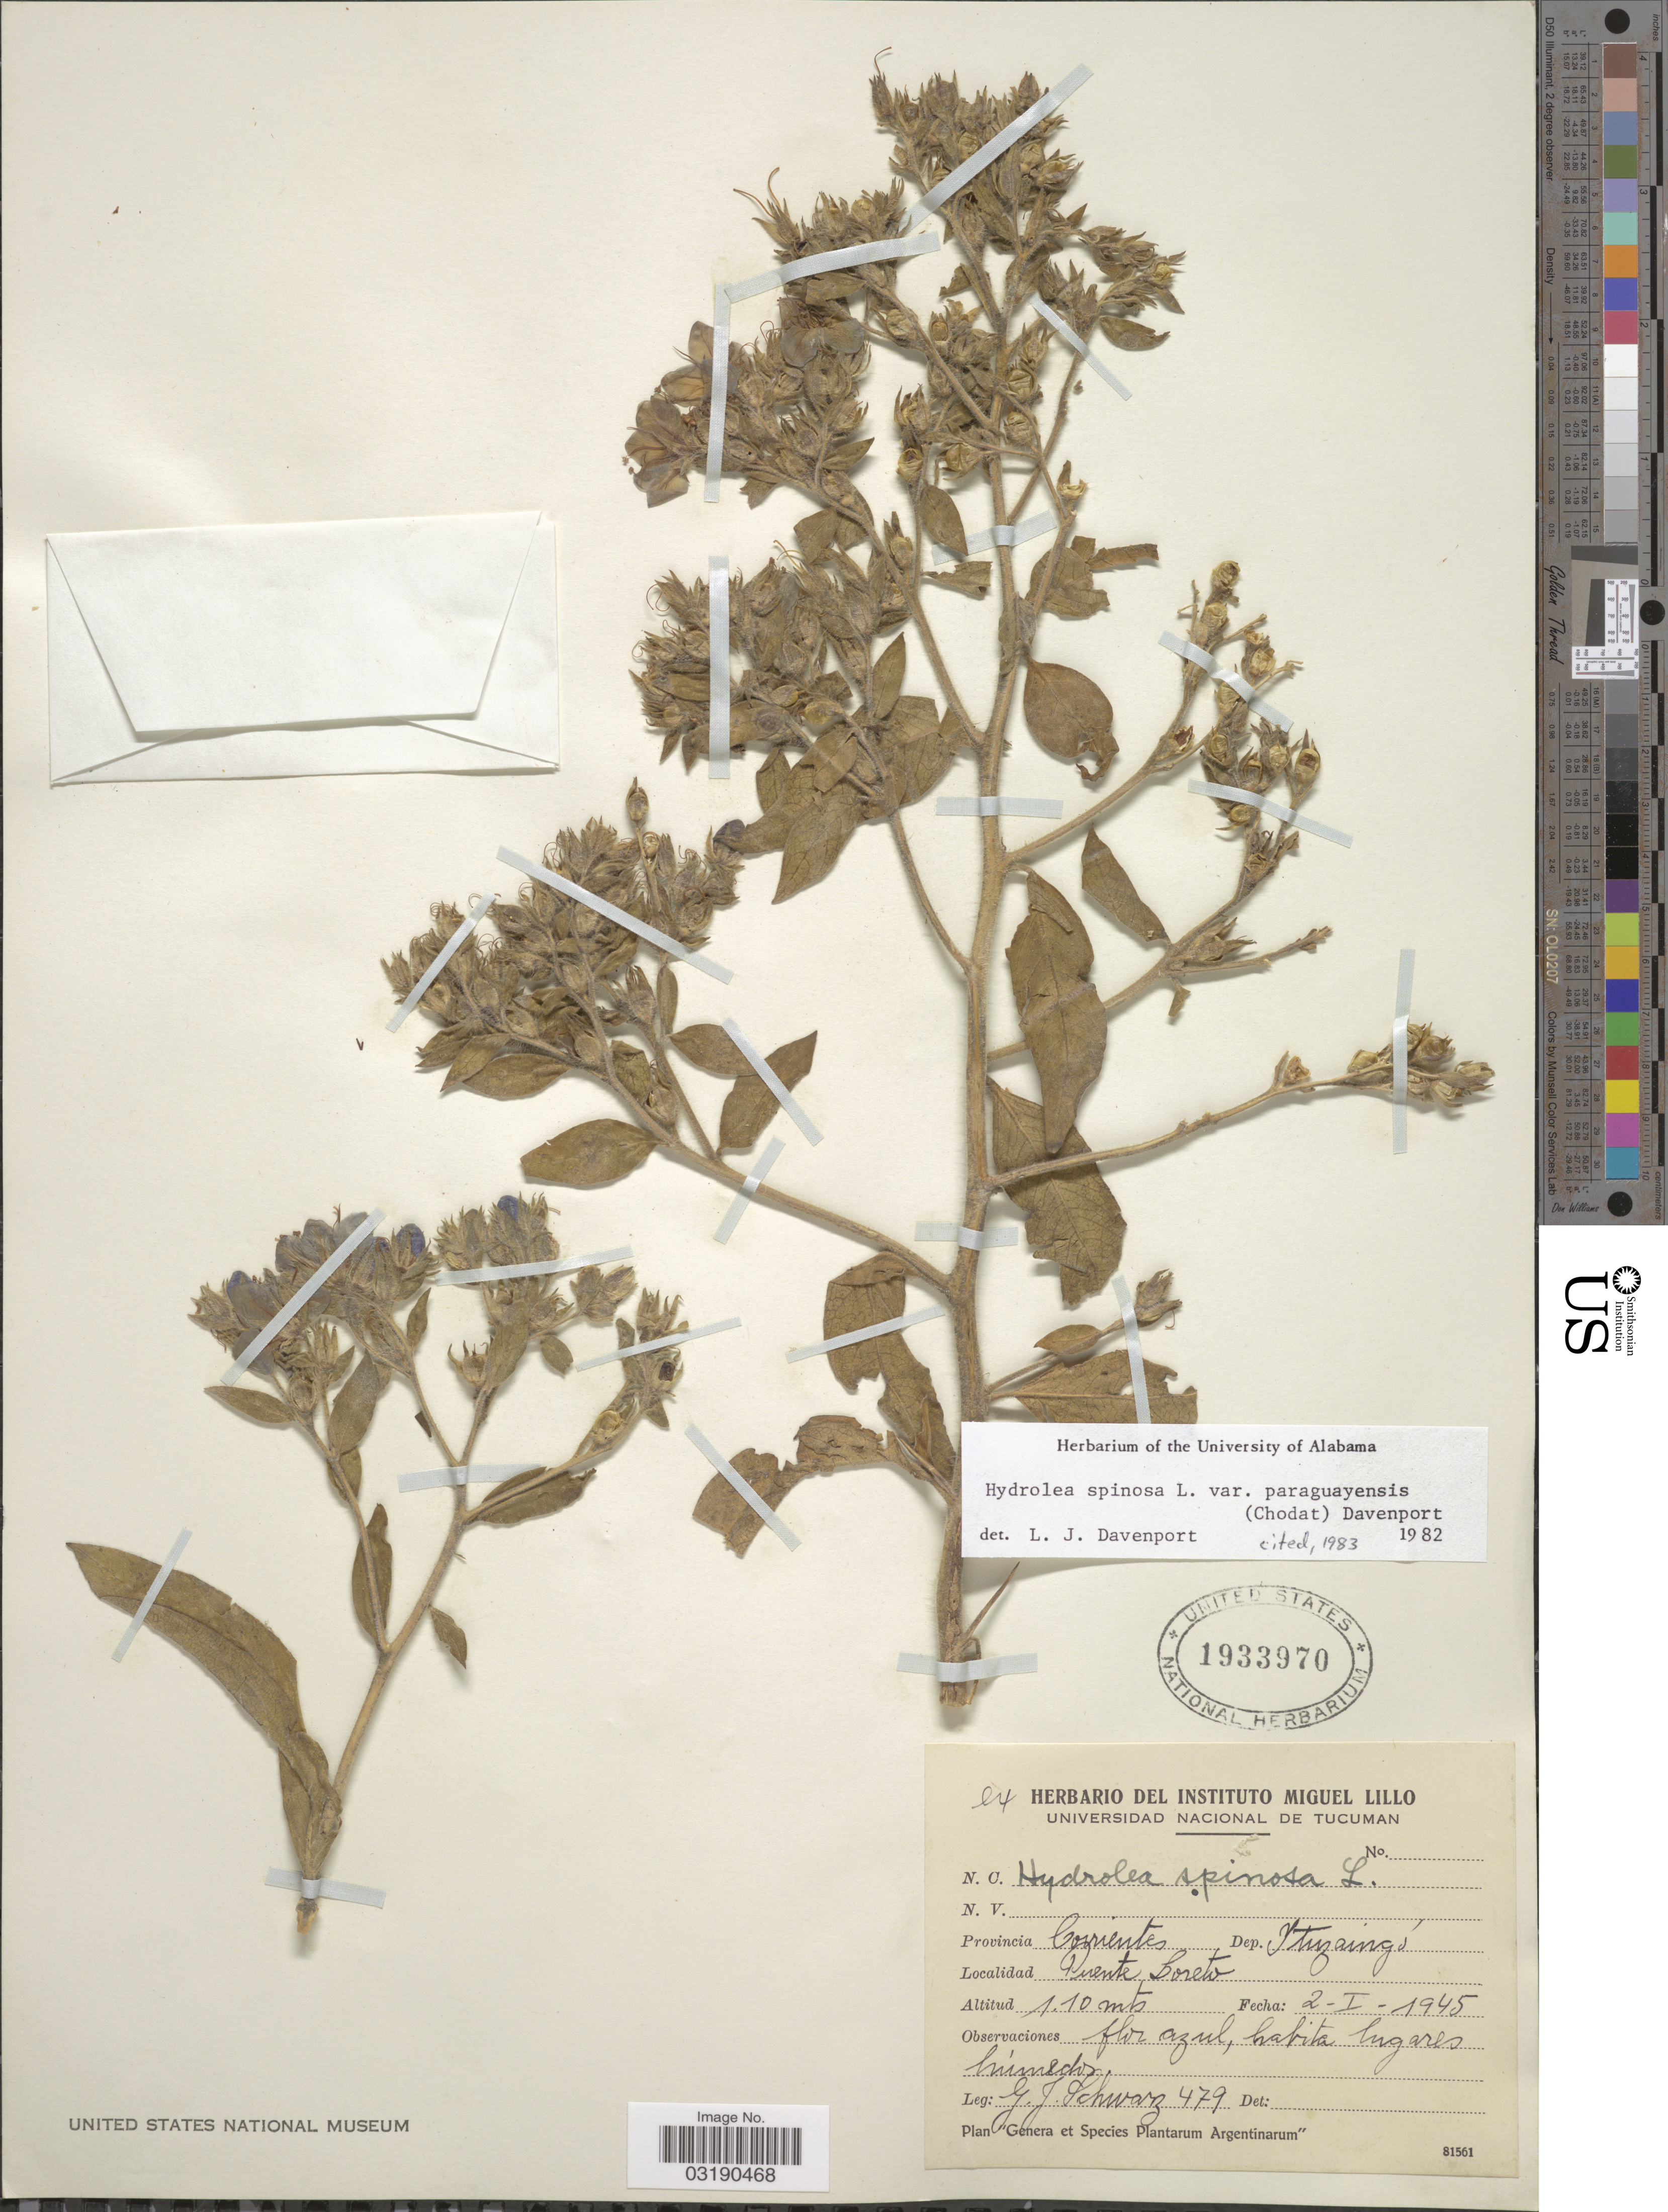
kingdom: Plantae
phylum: Tracheophyta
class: Magnoliopsida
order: Solanales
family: Hydroleaceae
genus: Hydrolea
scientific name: Hydrolea spinosa var. paraguayensis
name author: (Chodat) L.J. Davenp.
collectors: G. J. Schwarz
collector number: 479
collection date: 1945-01-02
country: Argentina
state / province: Corrientes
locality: Provincia Corrientes. Dep. Ituzaingo. Puente Loreto.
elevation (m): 110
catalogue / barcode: US 1933970